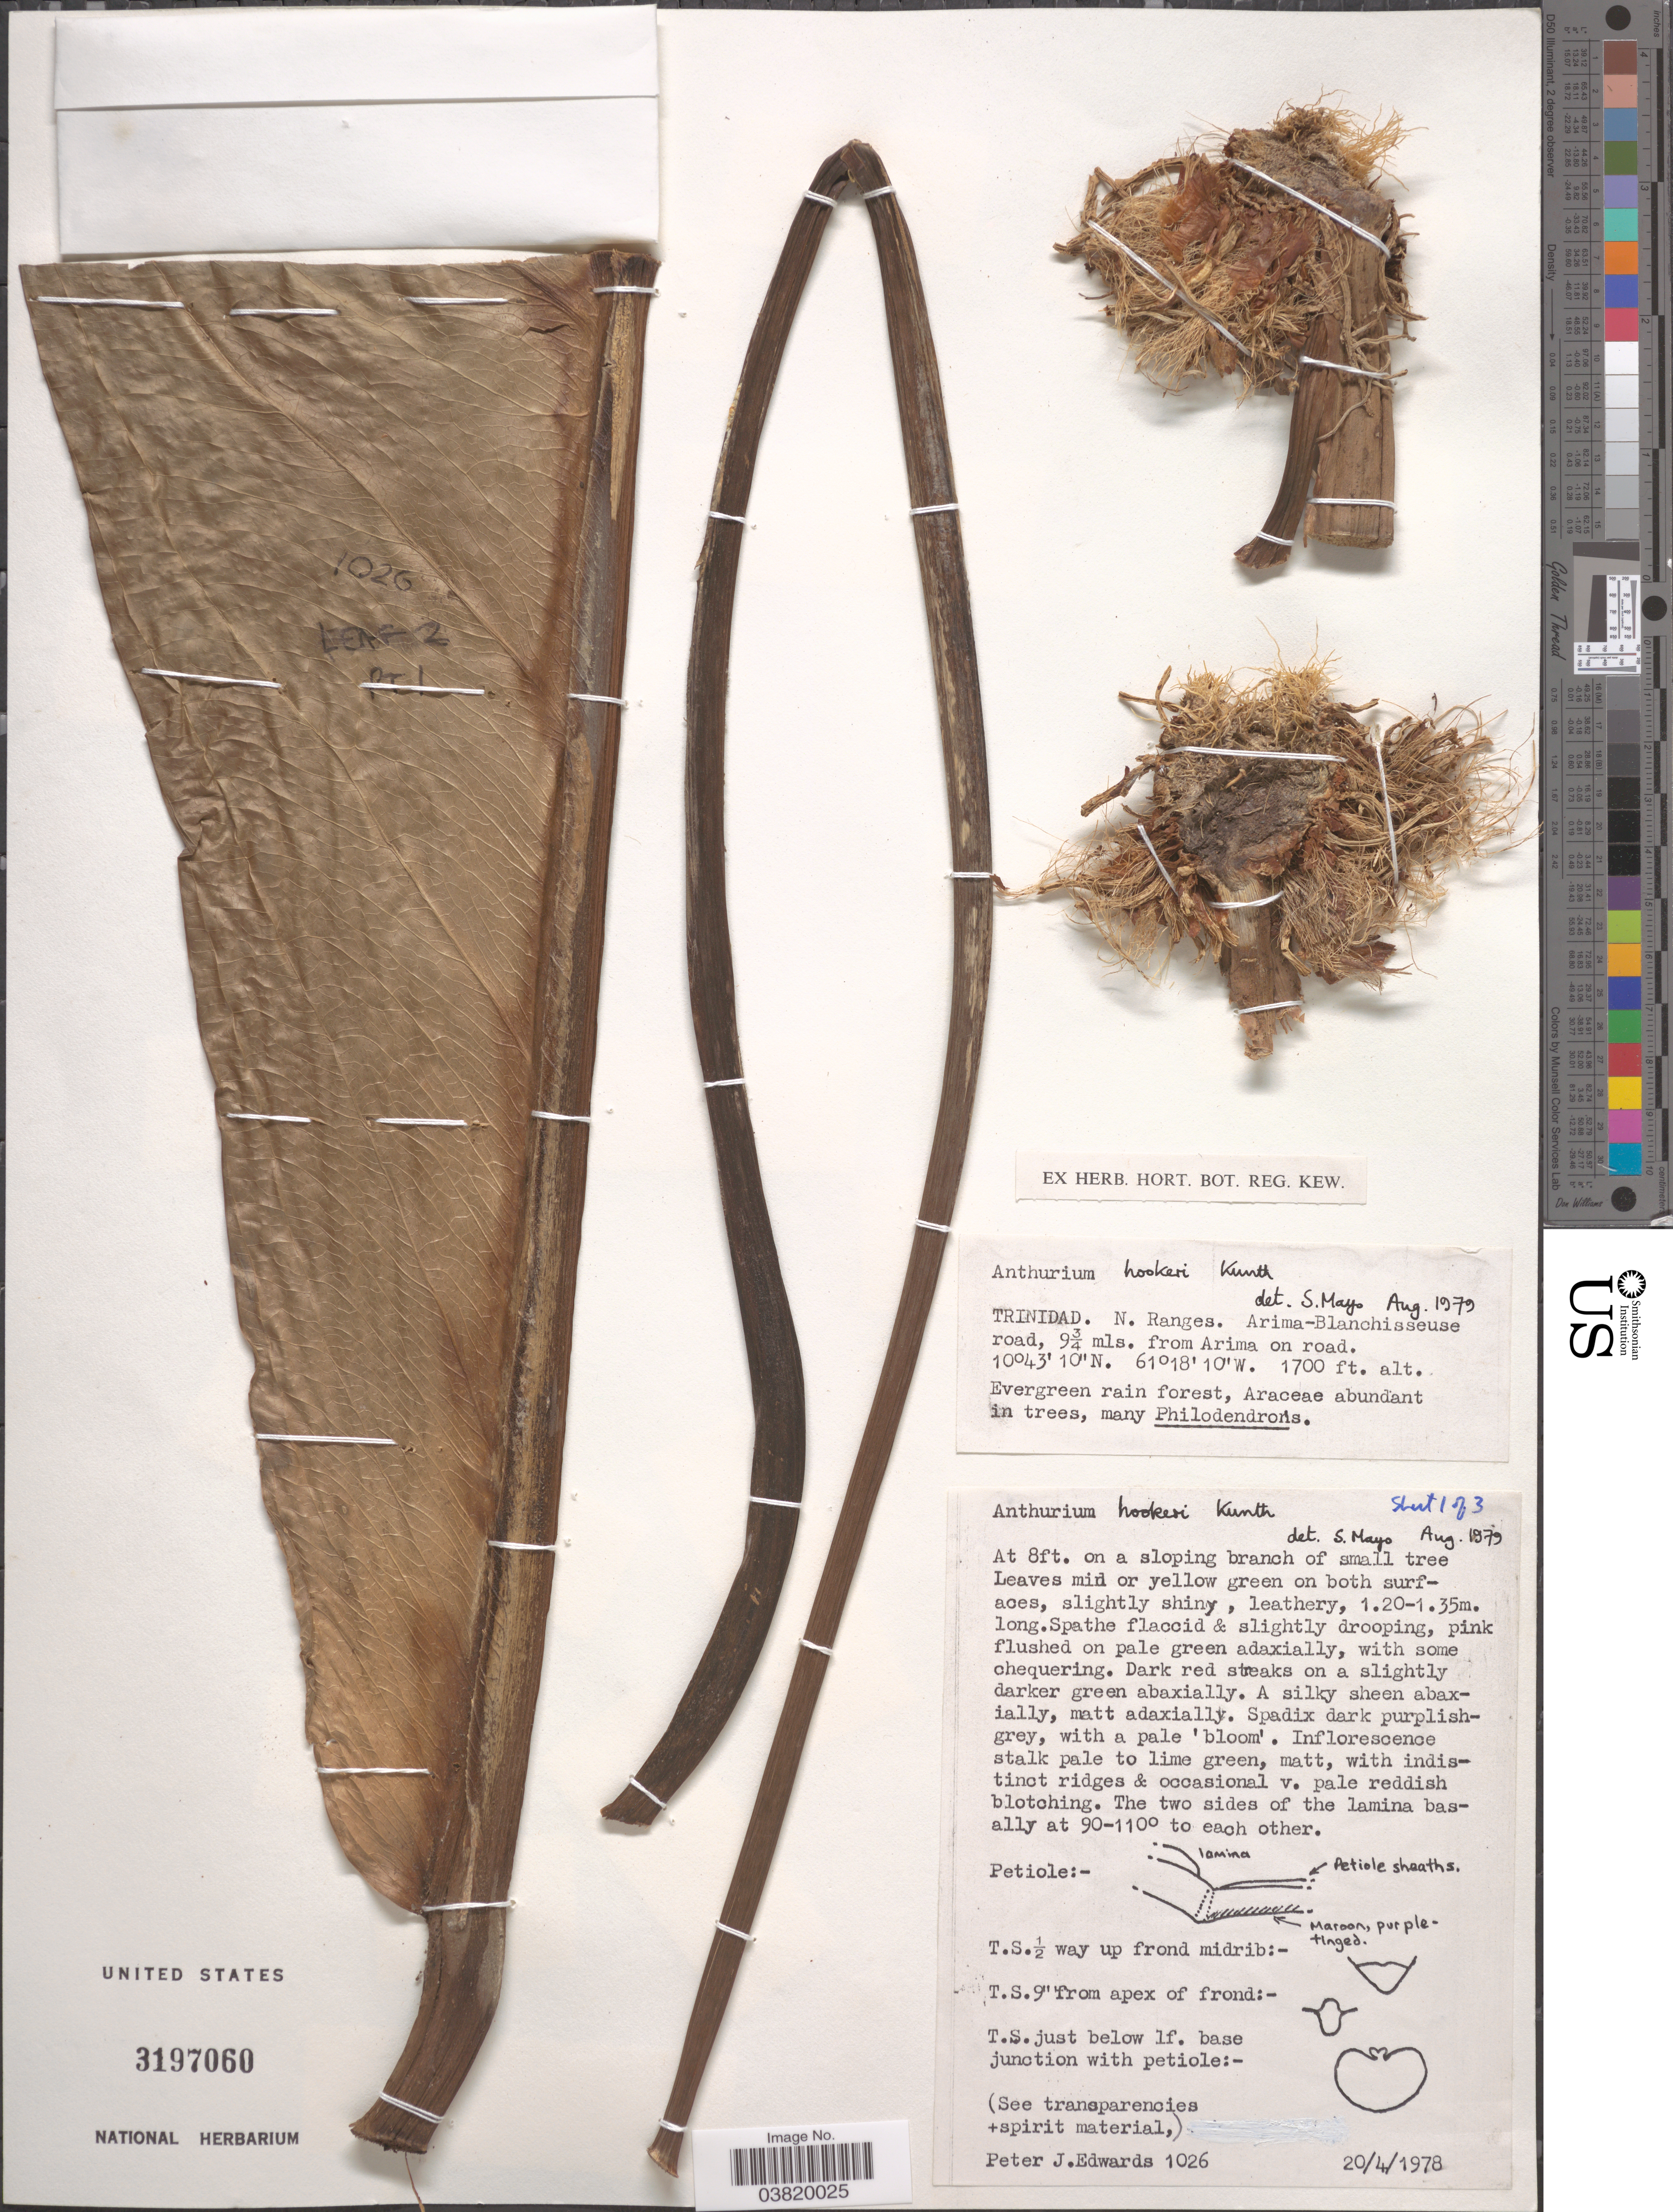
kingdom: Plantae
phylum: Tracheophyta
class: Liliopsida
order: Alismatales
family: Araceae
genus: Anthurium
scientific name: Anthurium hookeri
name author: Kunth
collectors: P. Edwards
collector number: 1026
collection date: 1978-04-20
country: Trinidad and Tobago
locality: Trinidad. N. Ranges. Arima-Blanchisseuse road. 9 3/4 mls. from Arima on road.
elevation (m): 518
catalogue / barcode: US 3197060